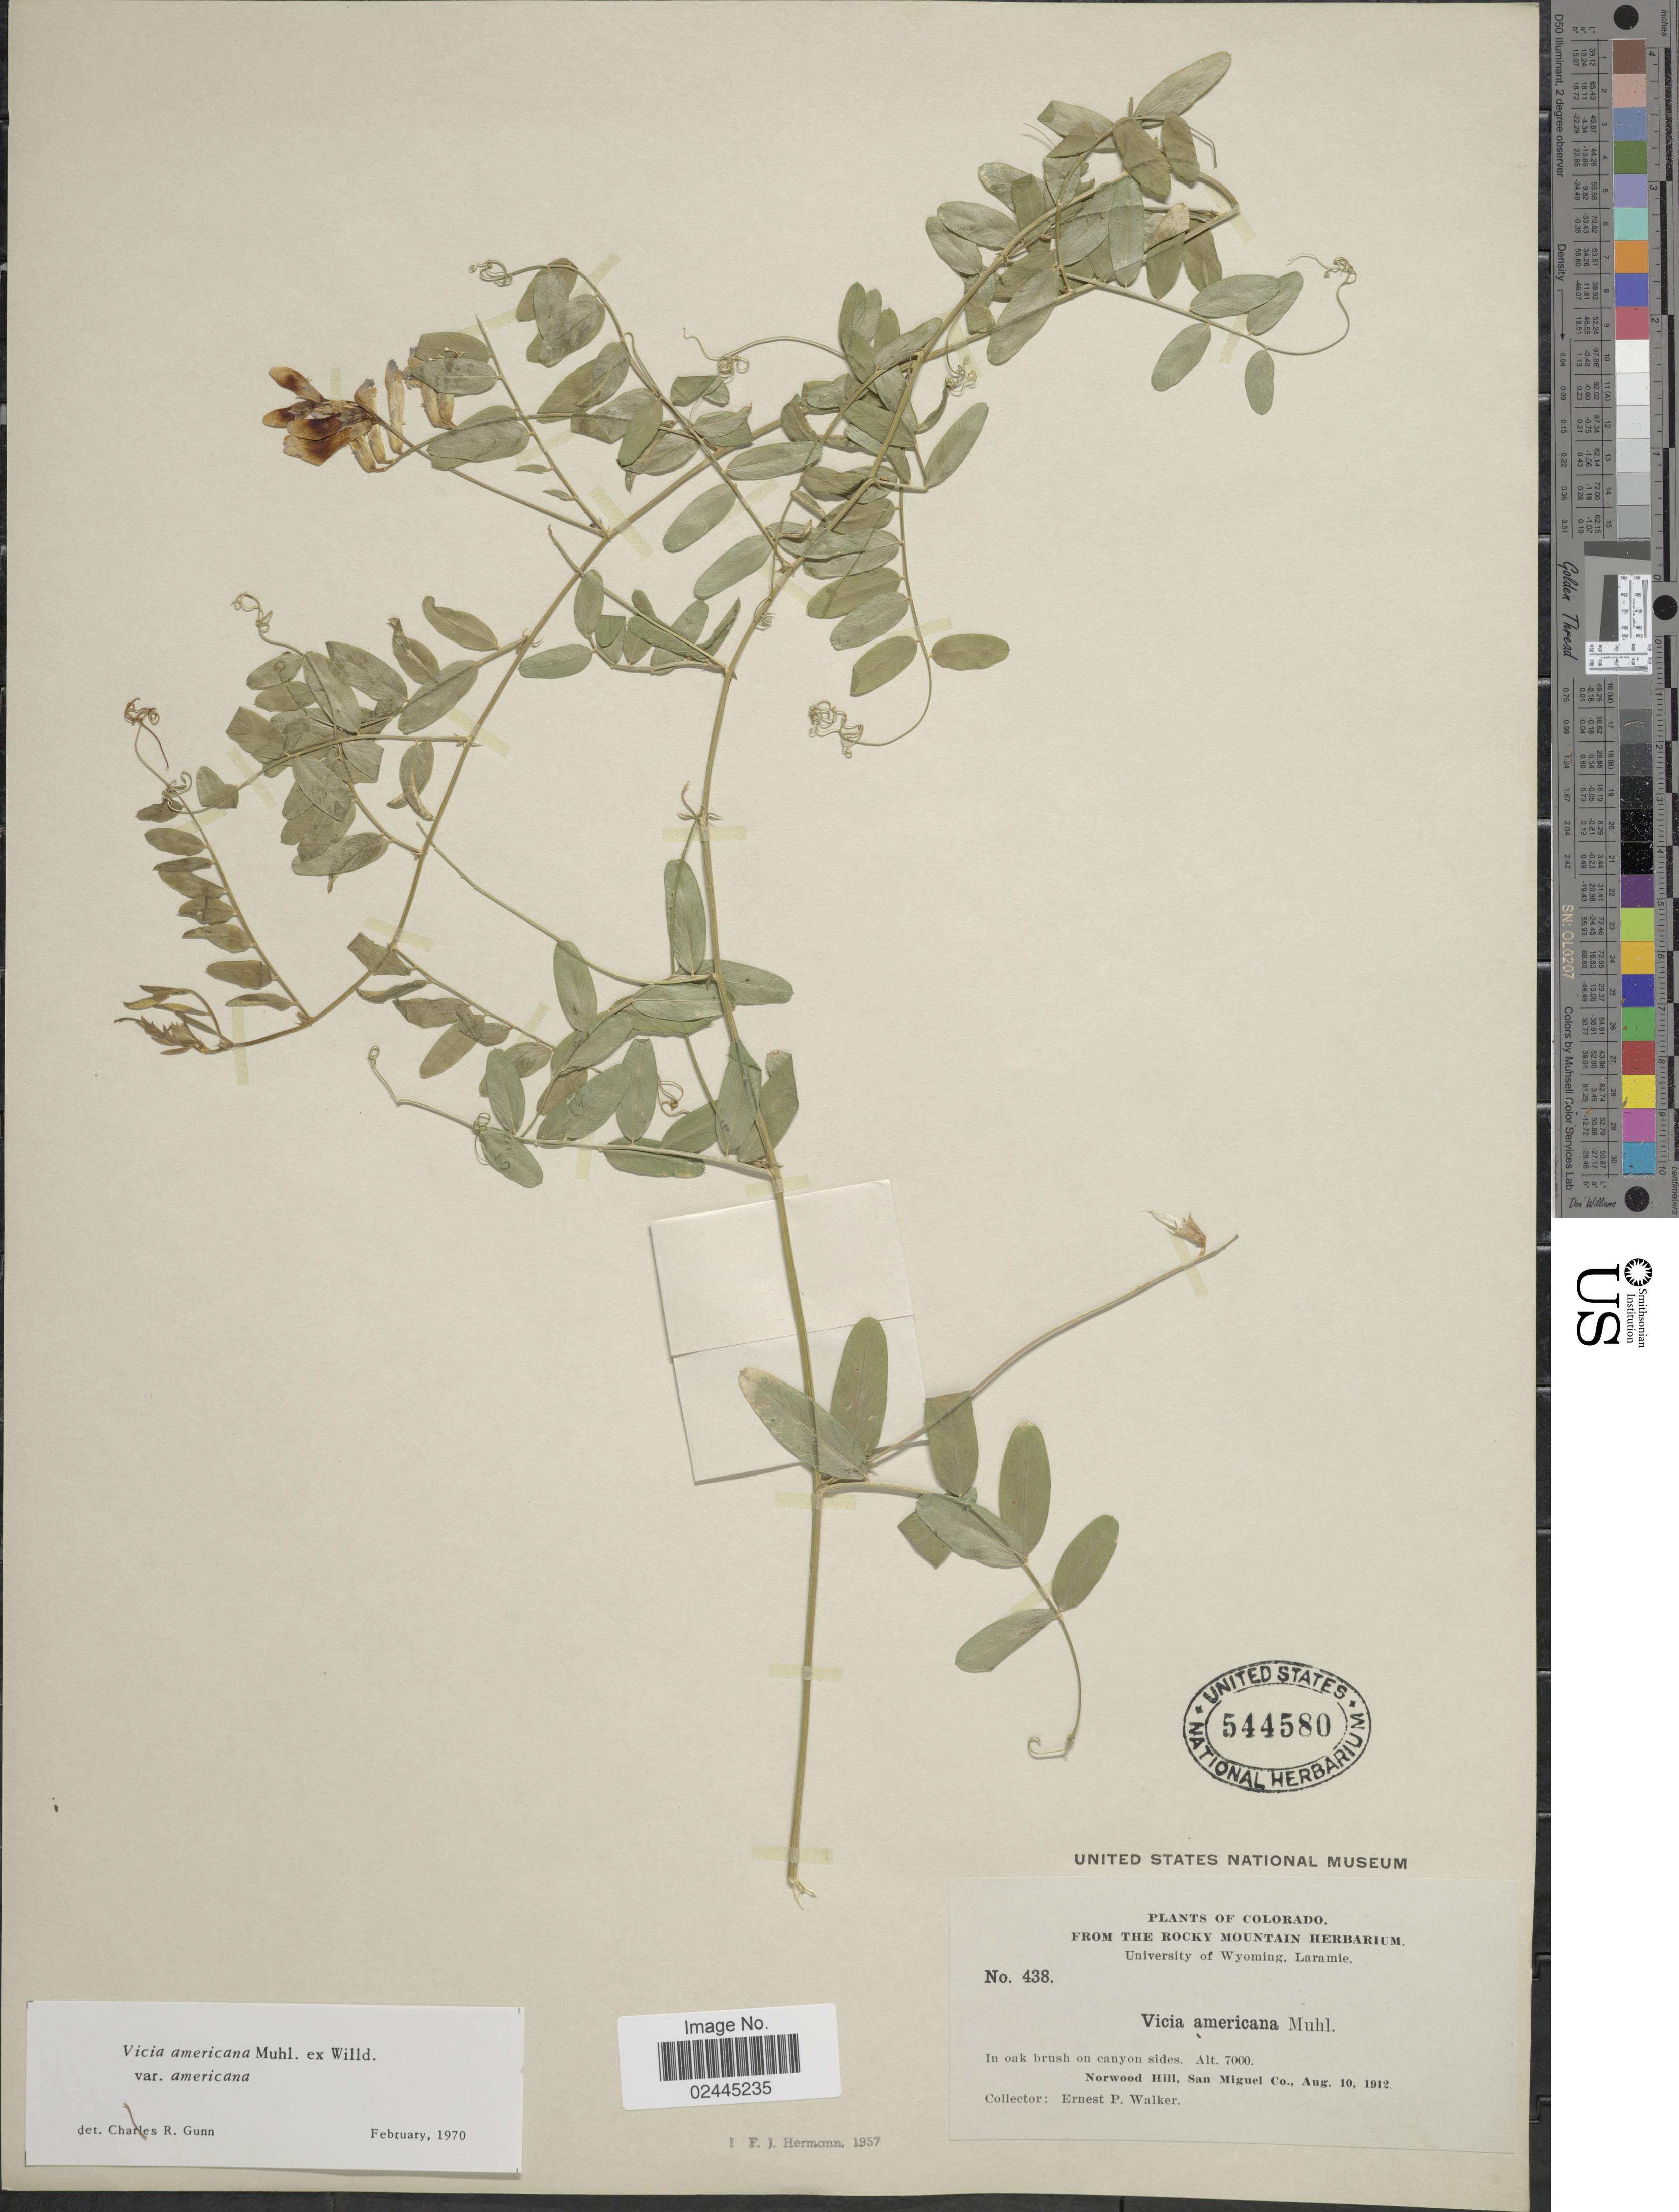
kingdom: Plantae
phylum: Tracheophyta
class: Magnoliopsida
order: Fabales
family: Fabaceae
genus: Vicia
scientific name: Vicia americana var. americana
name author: Muhl. ex Willd.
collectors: E. P. Walker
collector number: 438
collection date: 1912-08-10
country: United States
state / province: Colorado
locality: Norwood Hill, San Miguel Co.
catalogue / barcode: US 544580